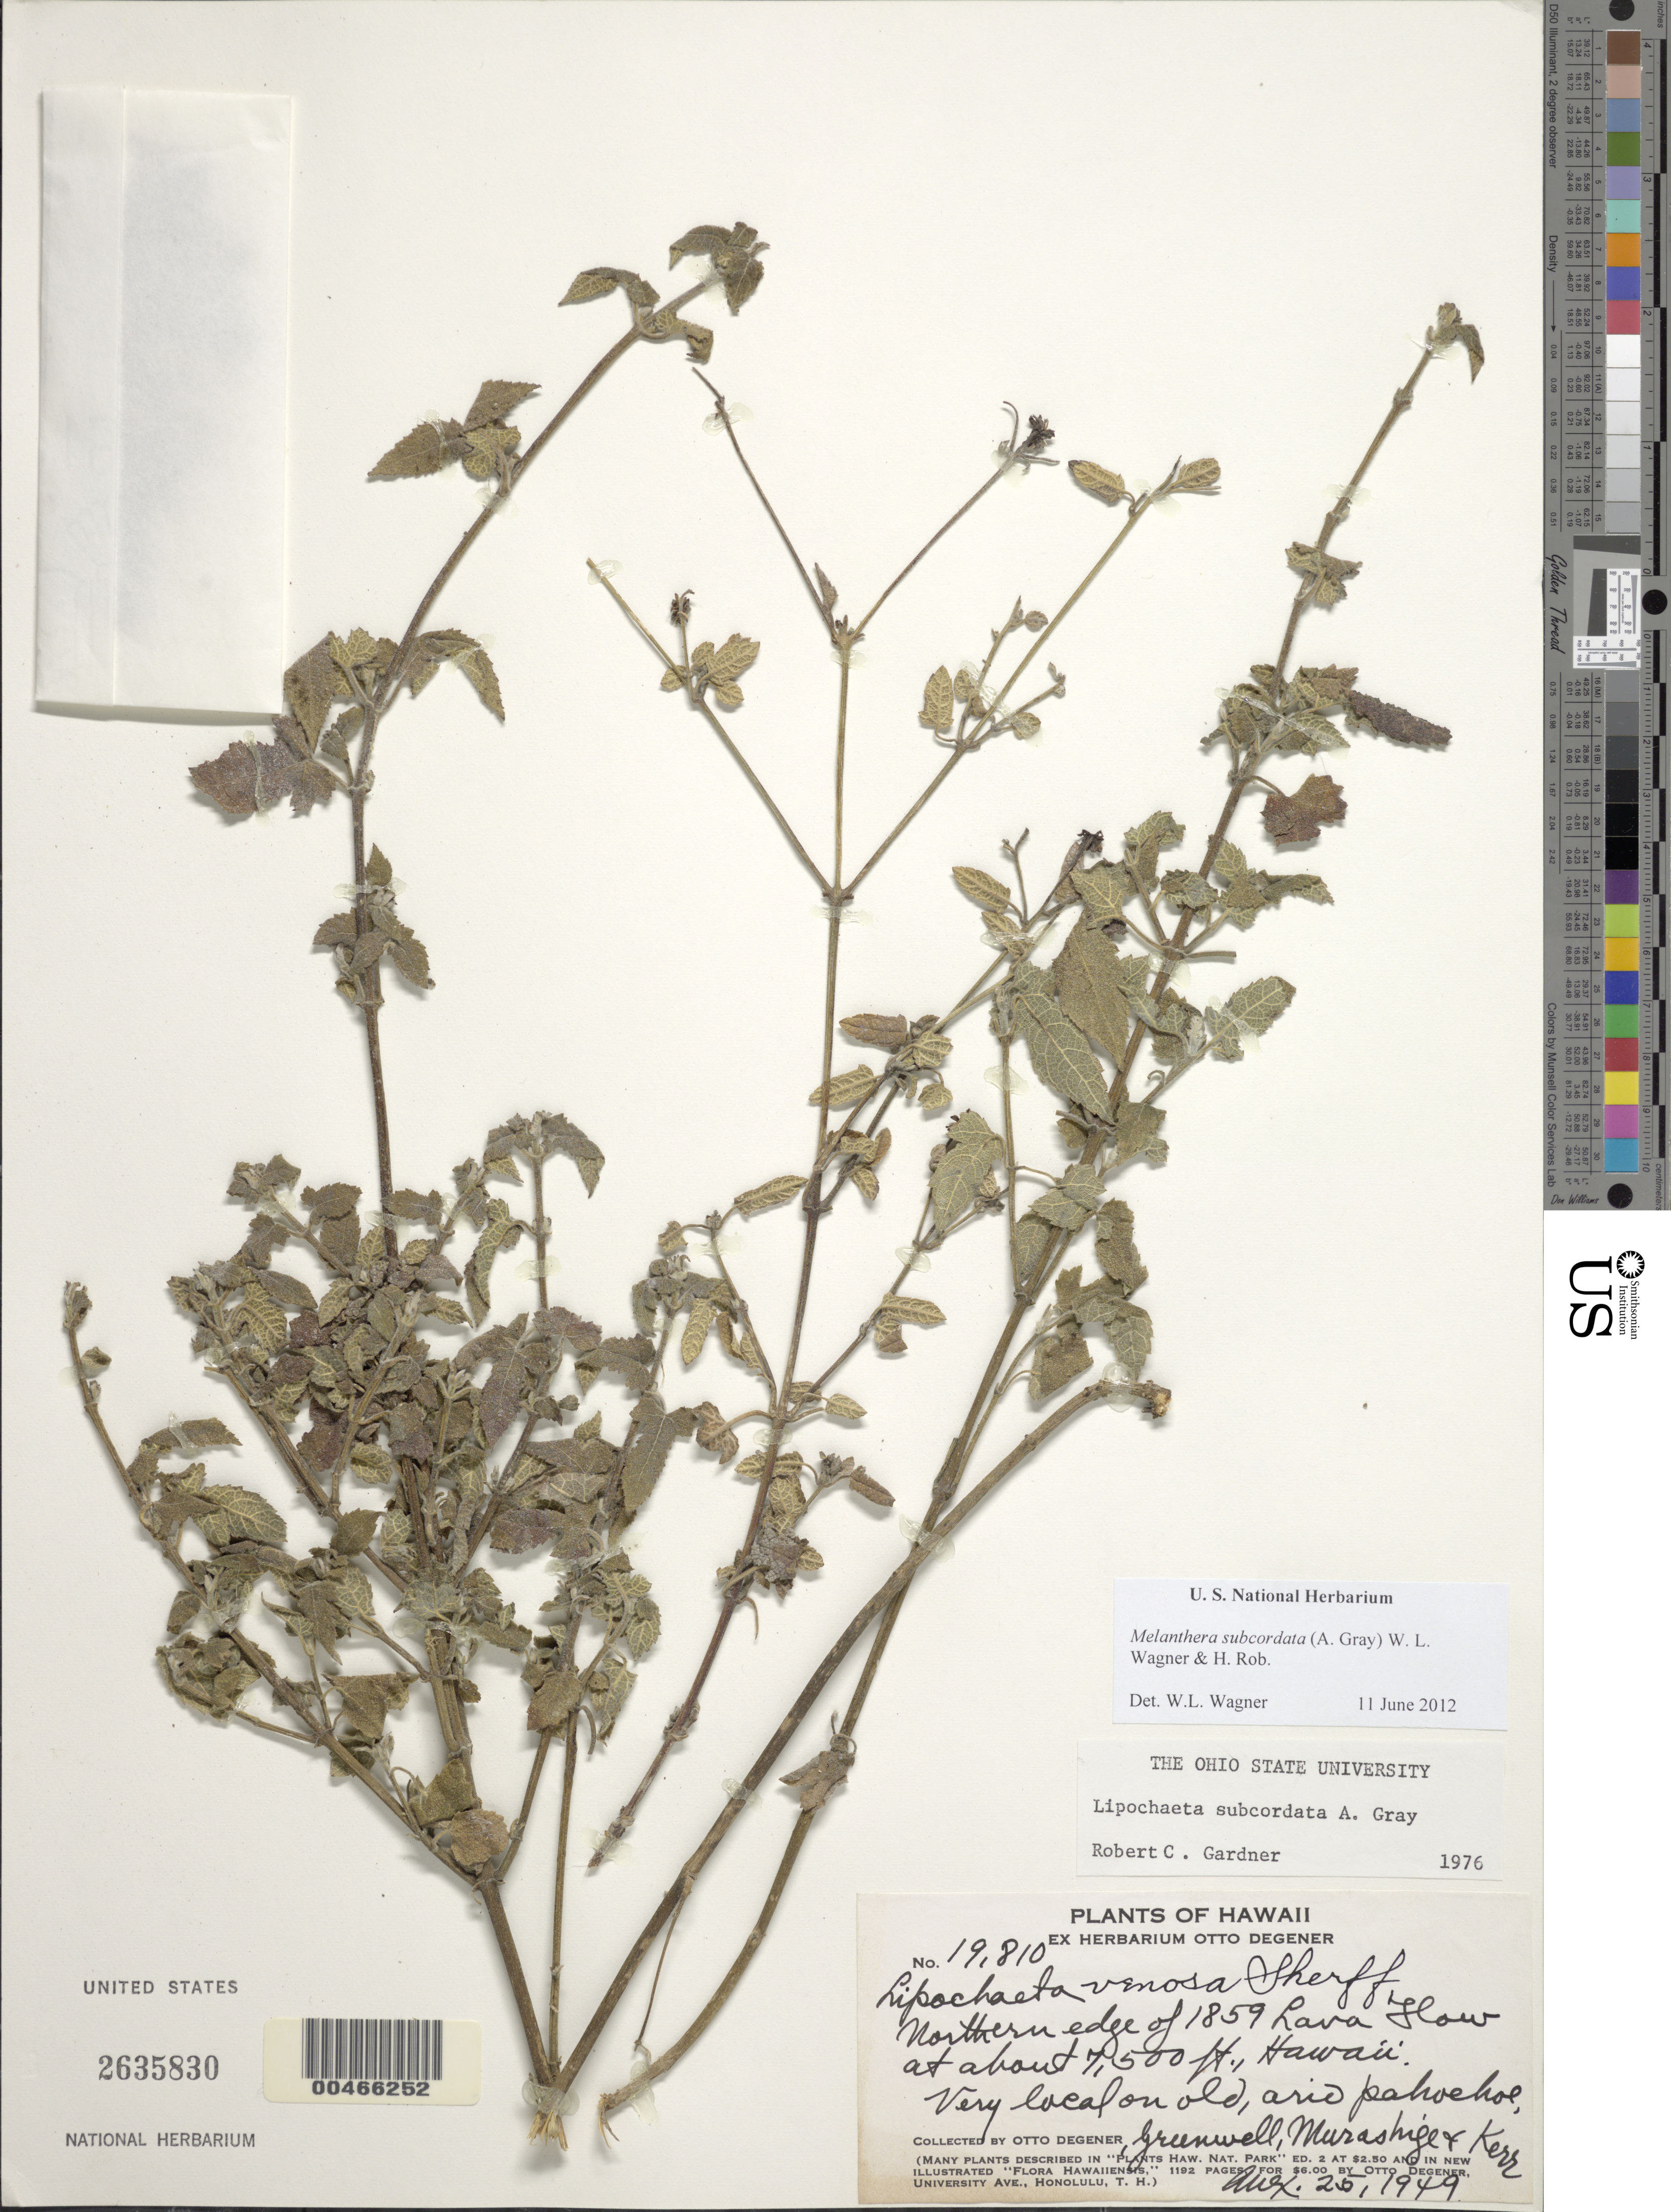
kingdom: Plantae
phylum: Tracheophyta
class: Magnoliopsida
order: Asterales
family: Asteraceae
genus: Wollastonia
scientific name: Wollastonia subcordata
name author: (A. Gray) Orchard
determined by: Wagner, W. L., (BOT), Smithsonian Institution - National Museum of Natural History (UNITED STATES)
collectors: O. Degener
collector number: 19810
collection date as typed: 25 Aug 1949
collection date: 1949-08-25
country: United States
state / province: Hawaii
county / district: Hawaii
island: Hawaii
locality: Northern edge of 1859 Lava Flow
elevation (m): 2286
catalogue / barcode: US 2635830